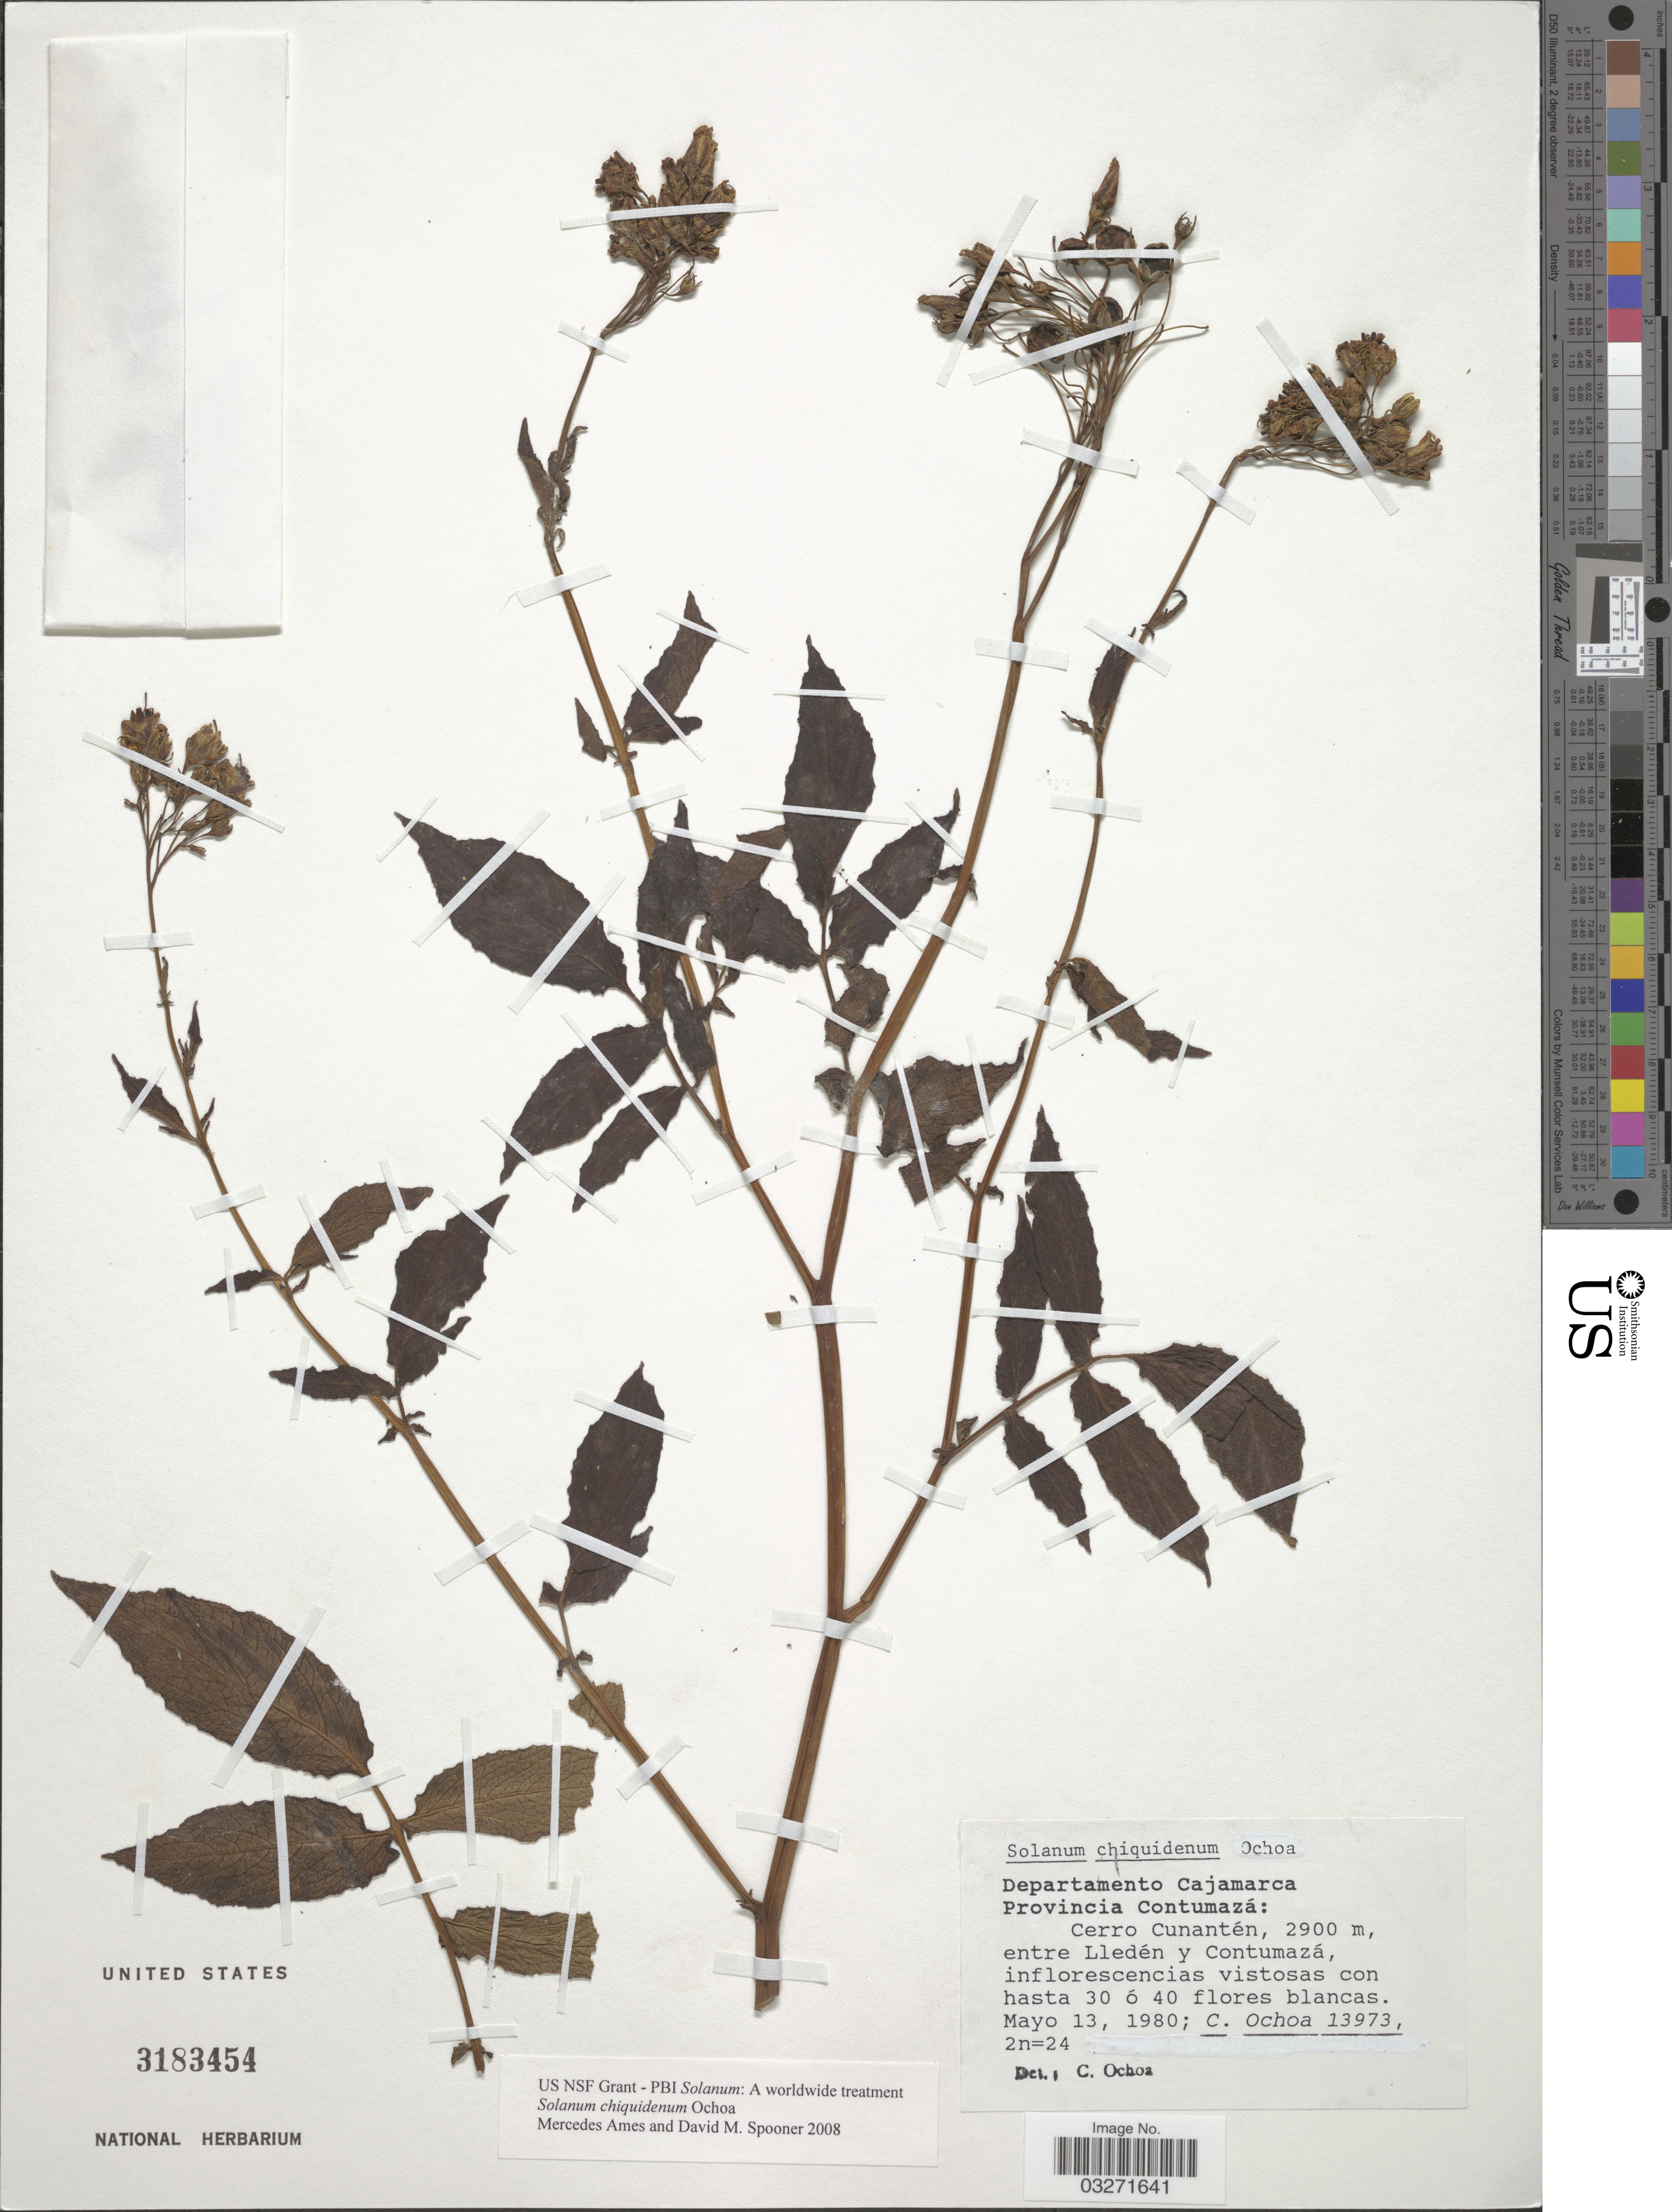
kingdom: Plantae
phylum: Tracheophyta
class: Magnoliopsida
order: Solanales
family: Solanaceae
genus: Solanum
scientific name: Solanum chiquidenum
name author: Ochoa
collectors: C. Ochoa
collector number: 13973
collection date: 1980-05-13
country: Peru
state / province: Cajamarca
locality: Departamento Cajamarca. Provincia Contumazá: Cerro Cunantén, entre Lledén y Contumazá.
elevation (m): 2900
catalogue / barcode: US 3183454